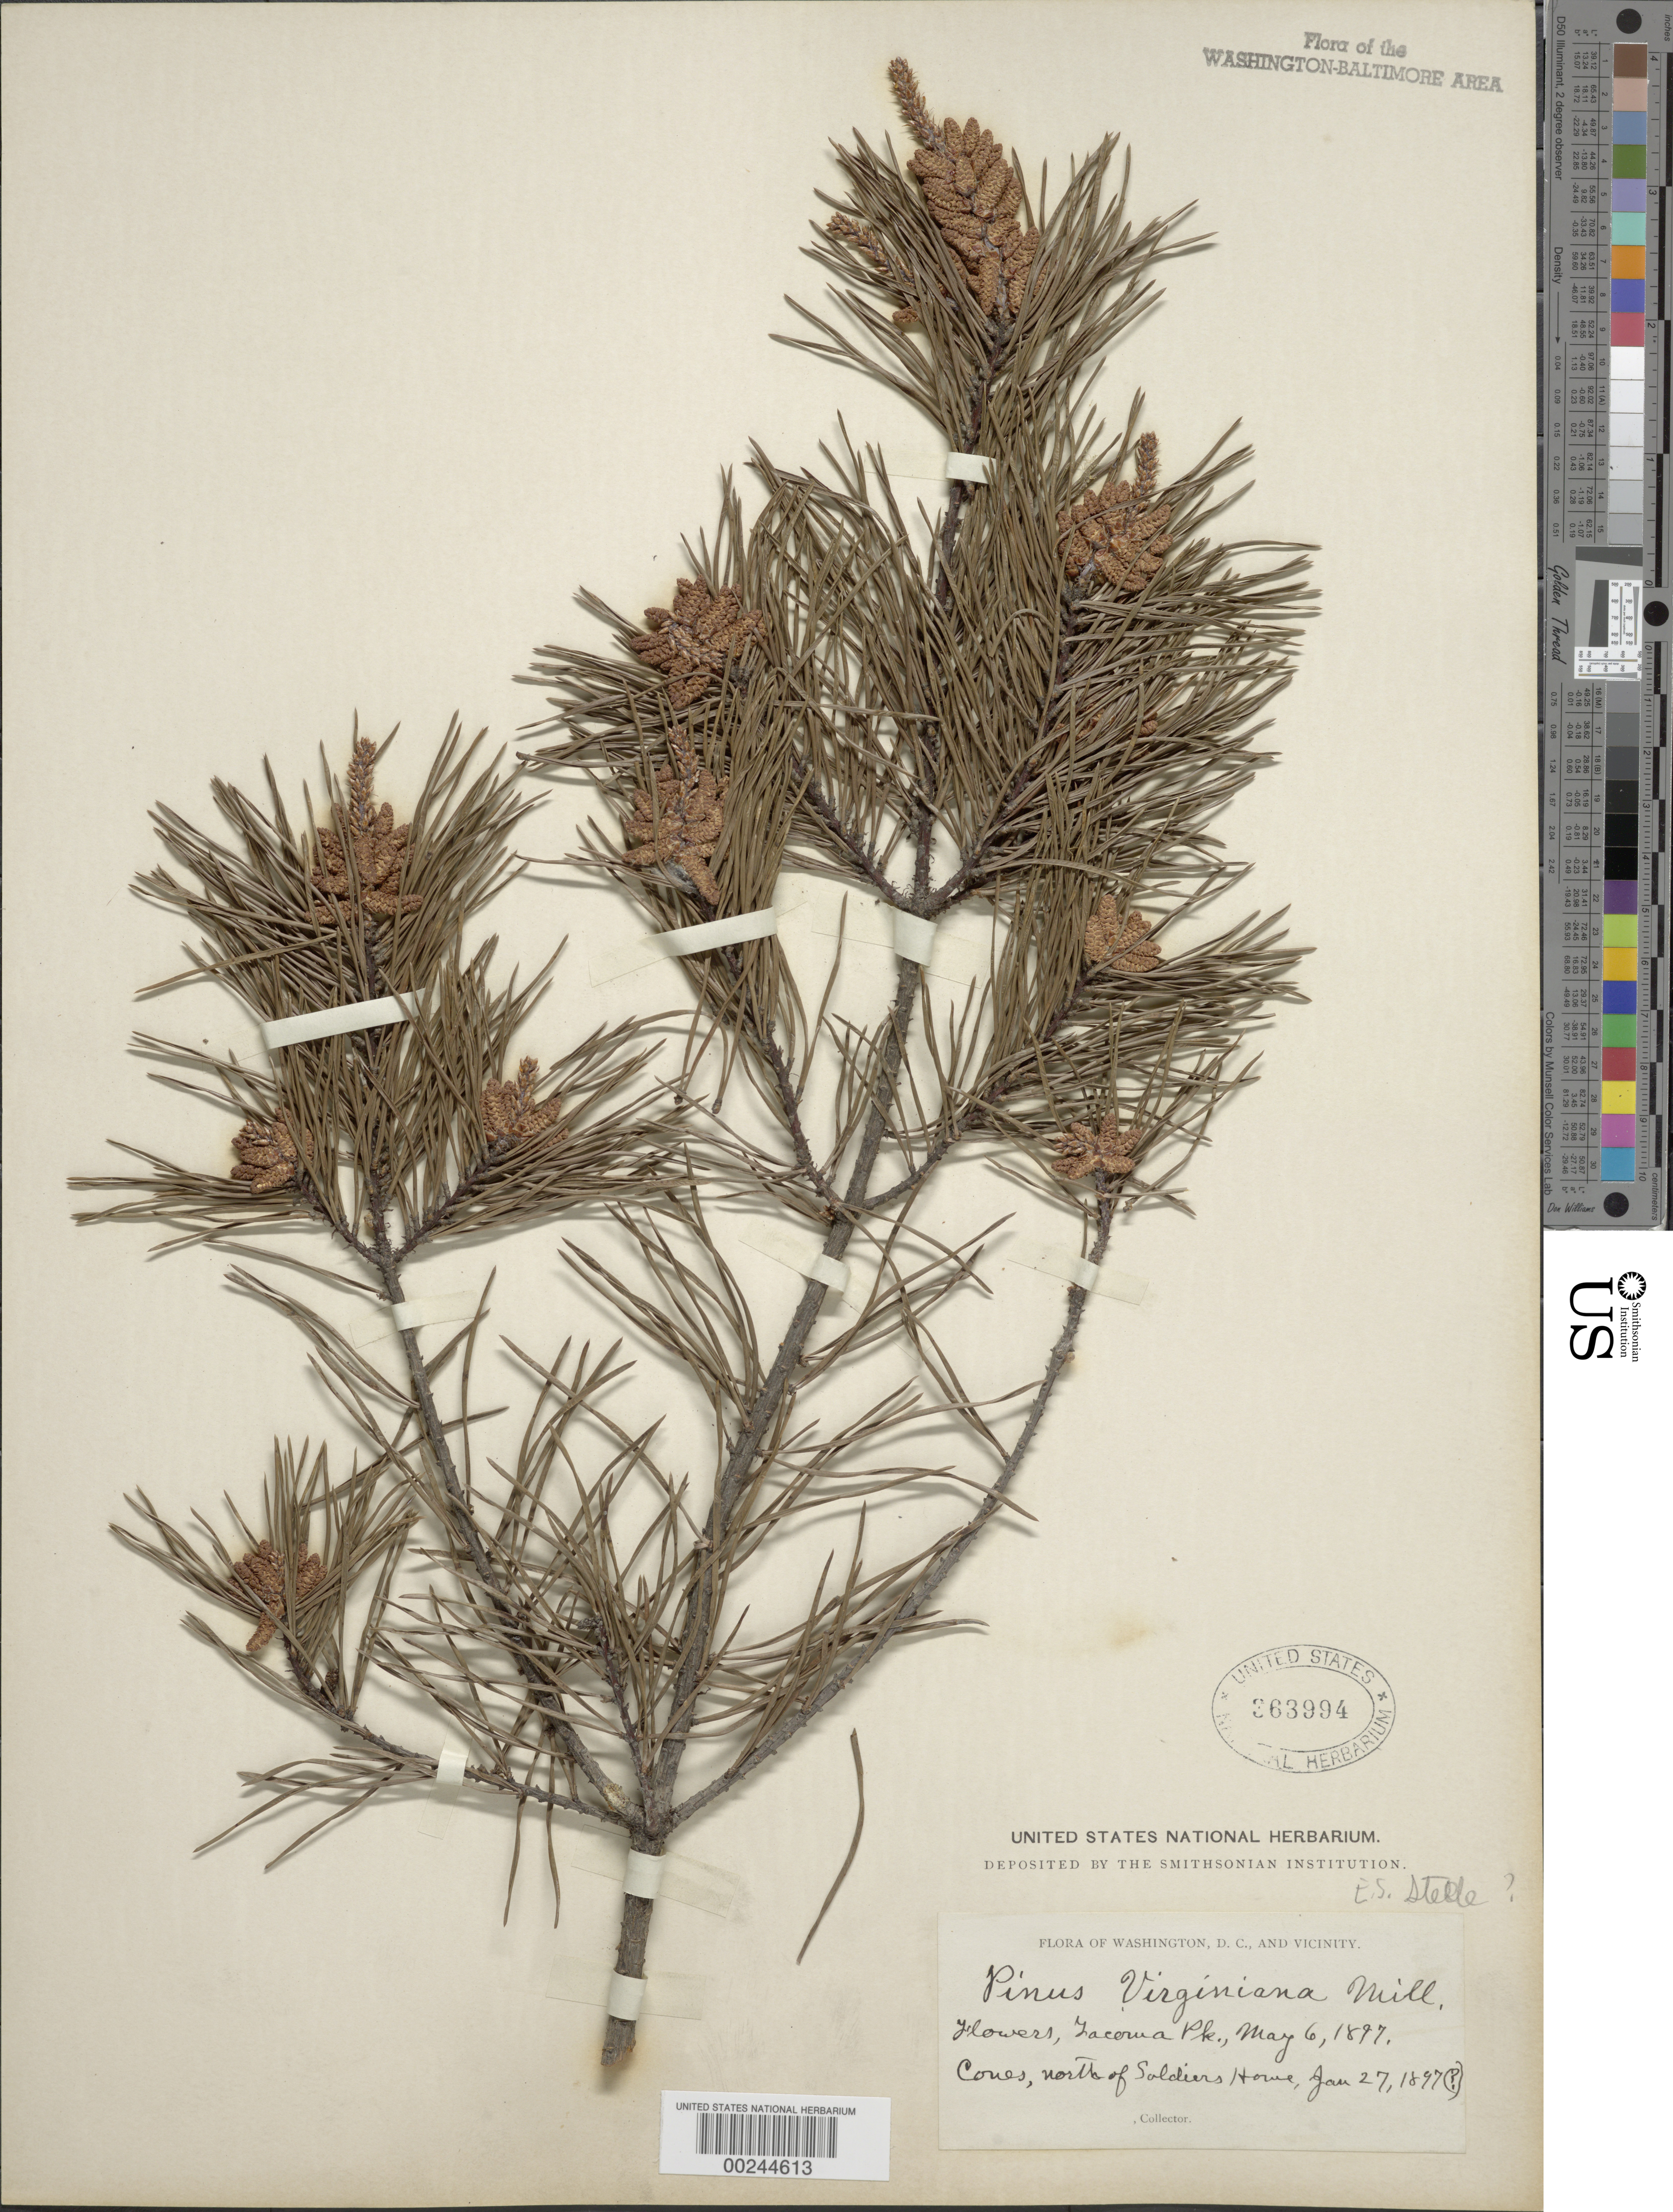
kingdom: Plantae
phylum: Tracheophyta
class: Pinopsida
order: Pinales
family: Pinaceae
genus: Pinus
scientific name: Pinus virginiana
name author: Mill.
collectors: E. Steele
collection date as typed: Jan 1897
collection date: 1897-01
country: United States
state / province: District of Columbia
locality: Vicinity of Washington, DC.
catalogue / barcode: US 363994